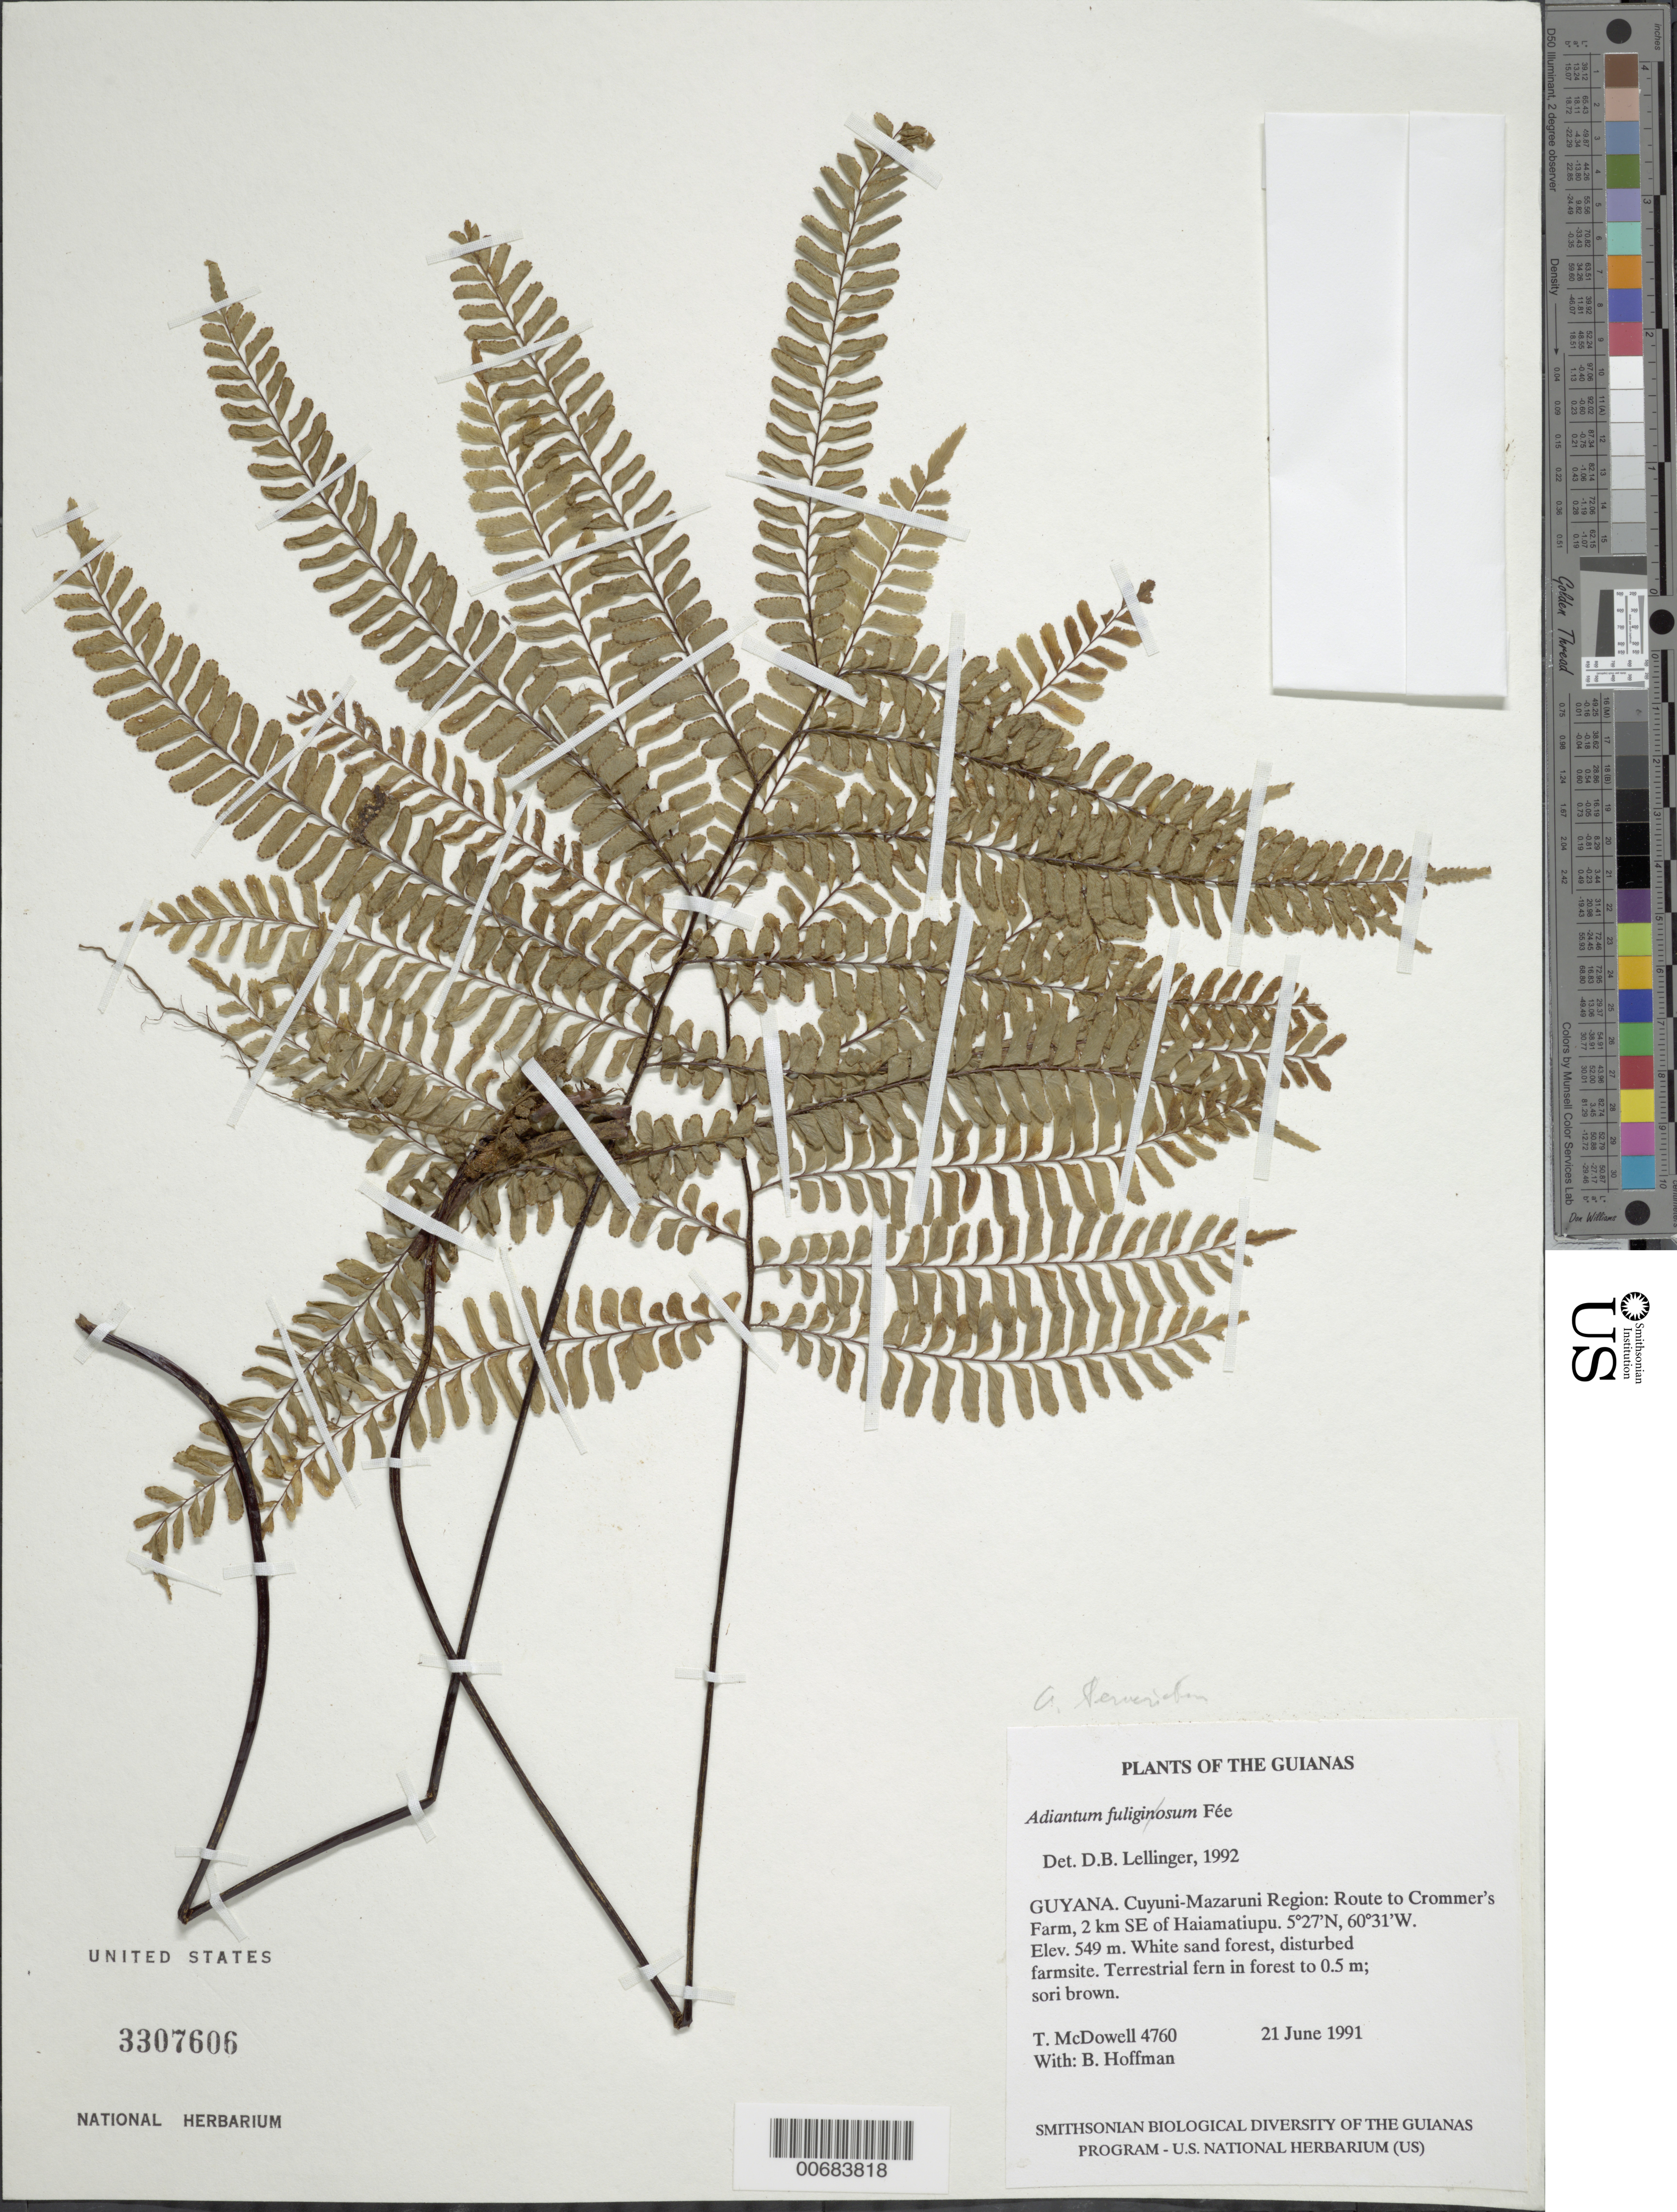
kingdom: Plantae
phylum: Tracheophyta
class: Polypodiopsida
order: Polypodiales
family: Pteridaceae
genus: Adiantum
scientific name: Adiantum terminatum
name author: Kunze ex Miq.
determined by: Lellinger, David B., (BOT), Smithsonian Institution - National Museum of Natural History (UNITED STATES)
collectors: T. McDowell & B. Hoffman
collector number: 4760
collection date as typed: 21 June 1991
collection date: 1991-06-21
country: Guyana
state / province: Cuyuni-Mazaruni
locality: Route to Crommer's Farm, 2 km SE of Haiamatiupu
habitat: White sand forest, disturbed farmsite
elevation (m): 550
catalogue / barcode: US 3307606